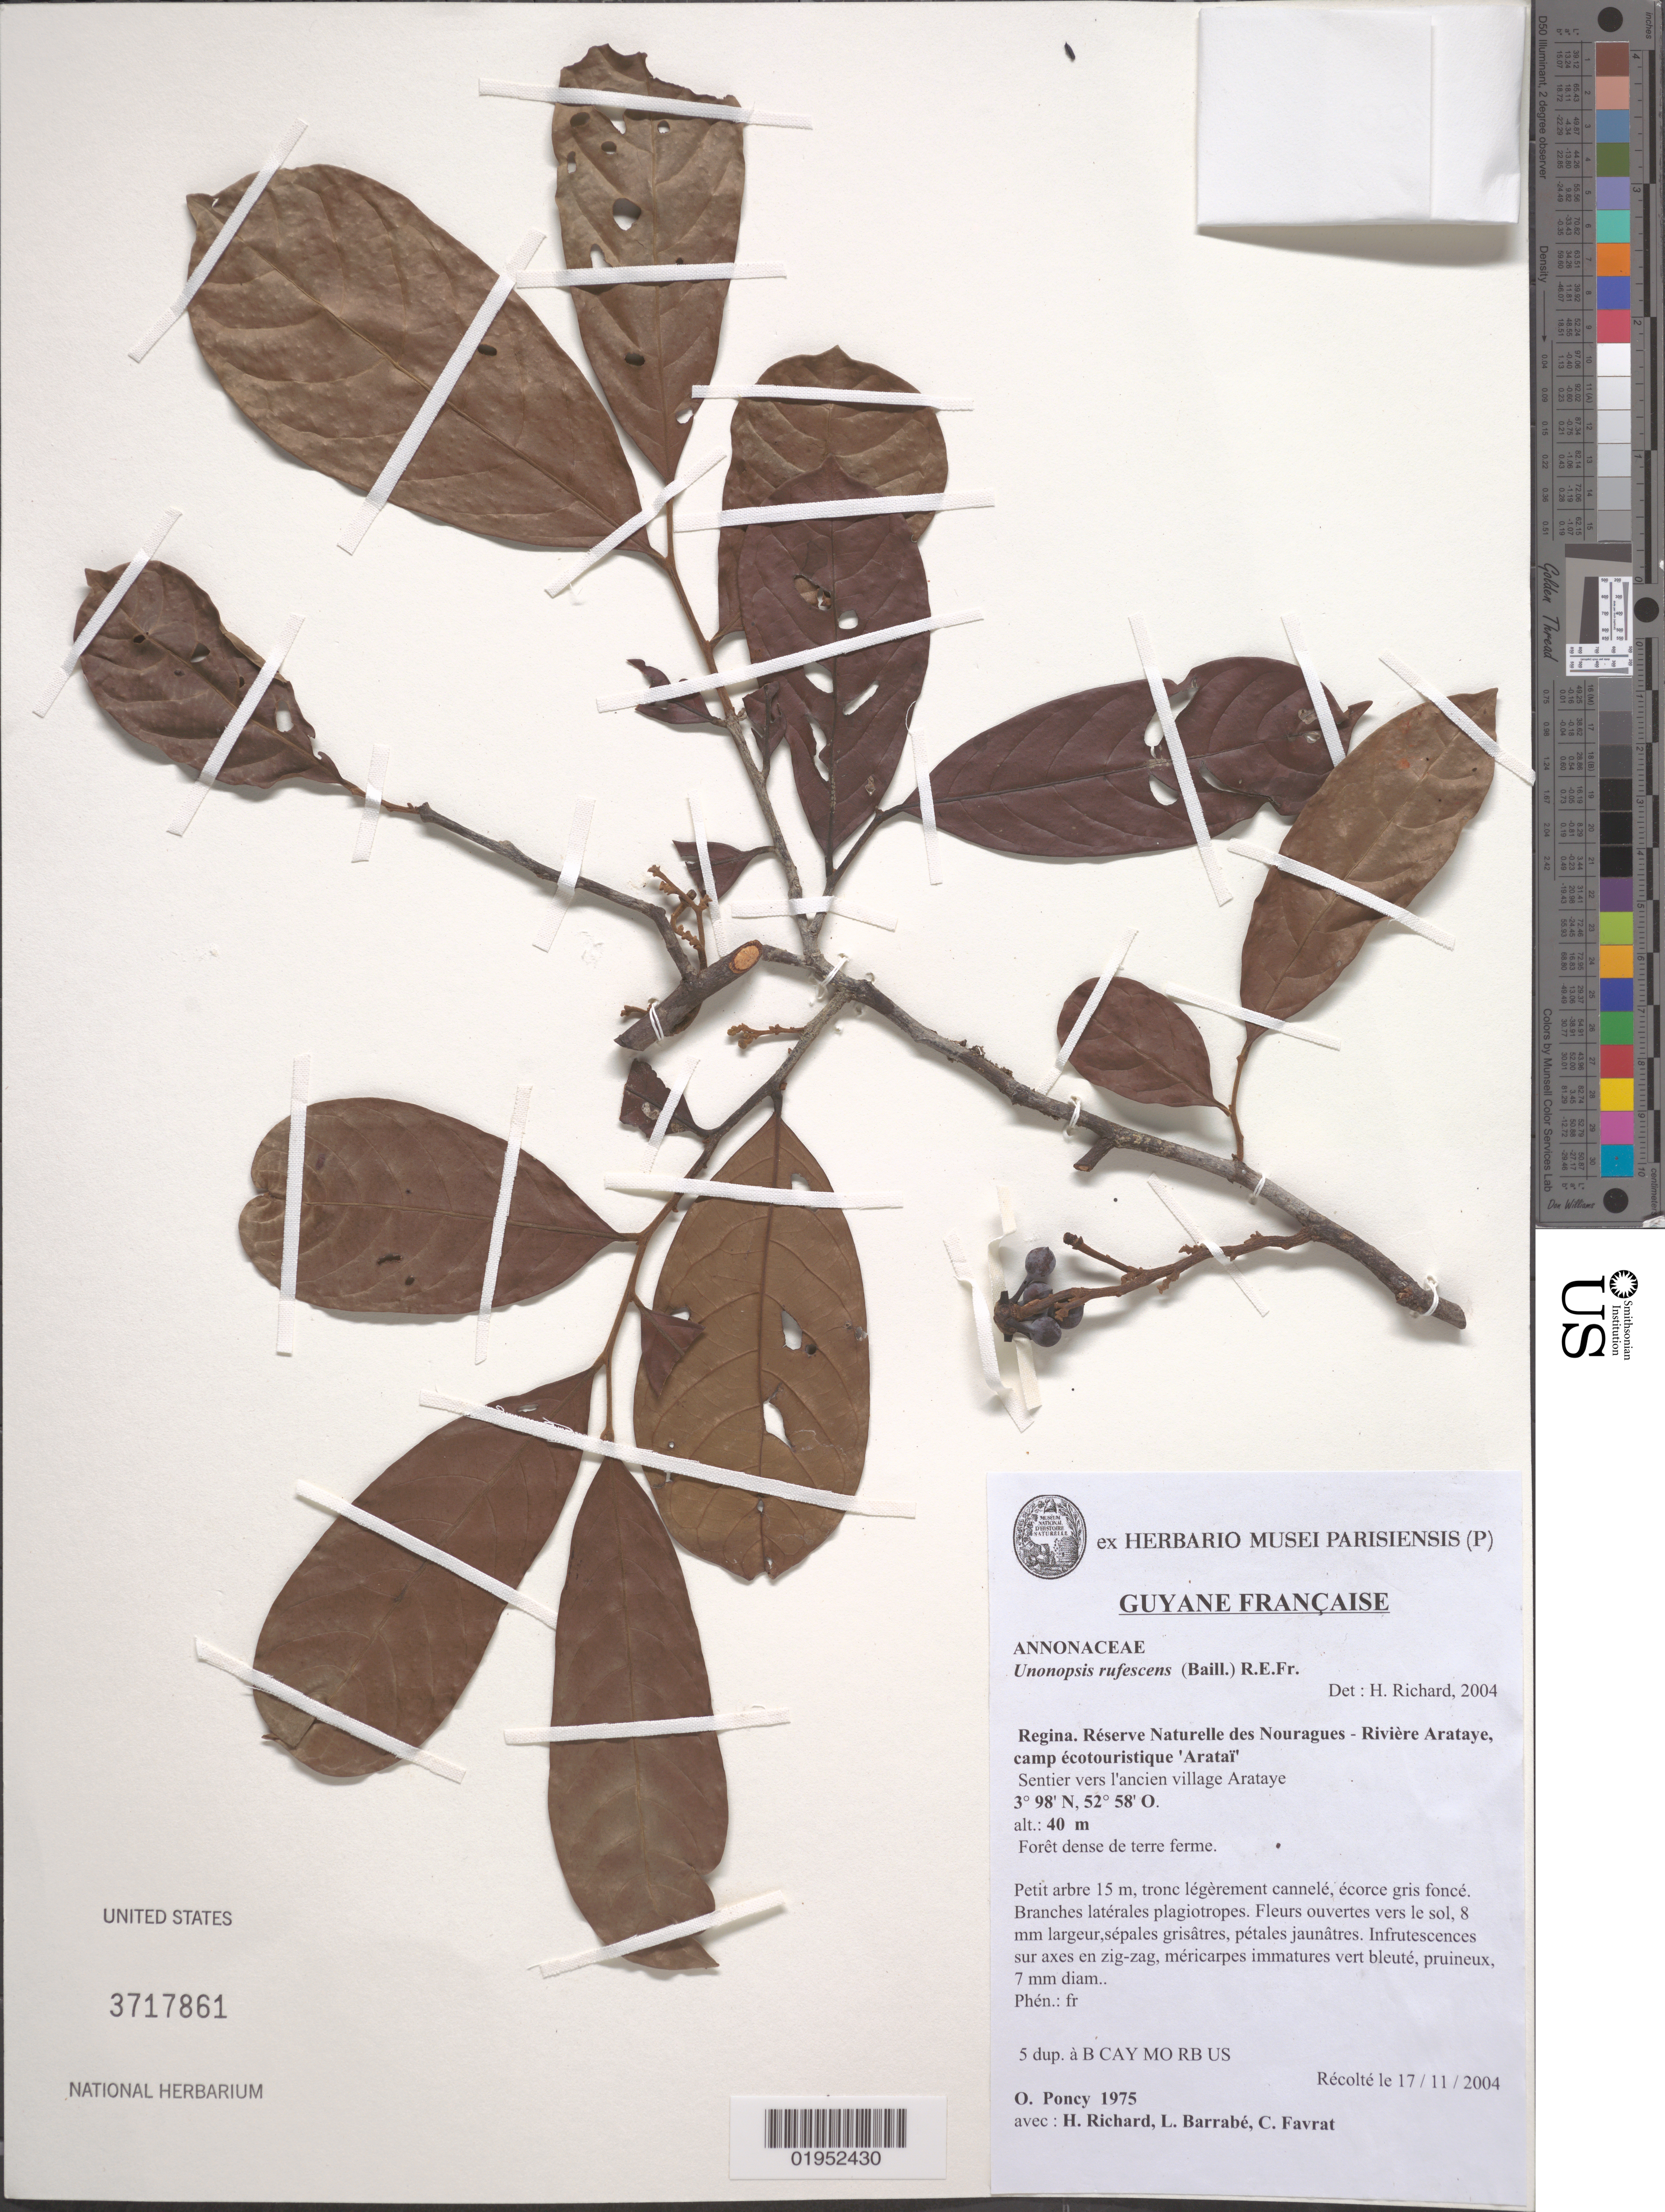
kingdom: Plantae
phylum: Tracheophyta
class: Magnoliopsida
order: Magnoliales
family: Annonaceae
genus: Unonopsis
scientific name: Unonopsis rufescens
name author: (Baill.) R.E. Fr.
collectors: O. Poncy, H. Richard, L. Barrabé & C. Favrat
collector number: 1975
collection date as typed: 17 Nov 2004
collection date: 2004-11-17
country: French Guiana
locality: Regina. Réserve Naturelle des Nouragues - Riviere Arataye, camp ecotouristique 'Aratai'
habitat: Foret dense de terre ferme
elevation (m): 40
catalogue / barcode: US 3717861